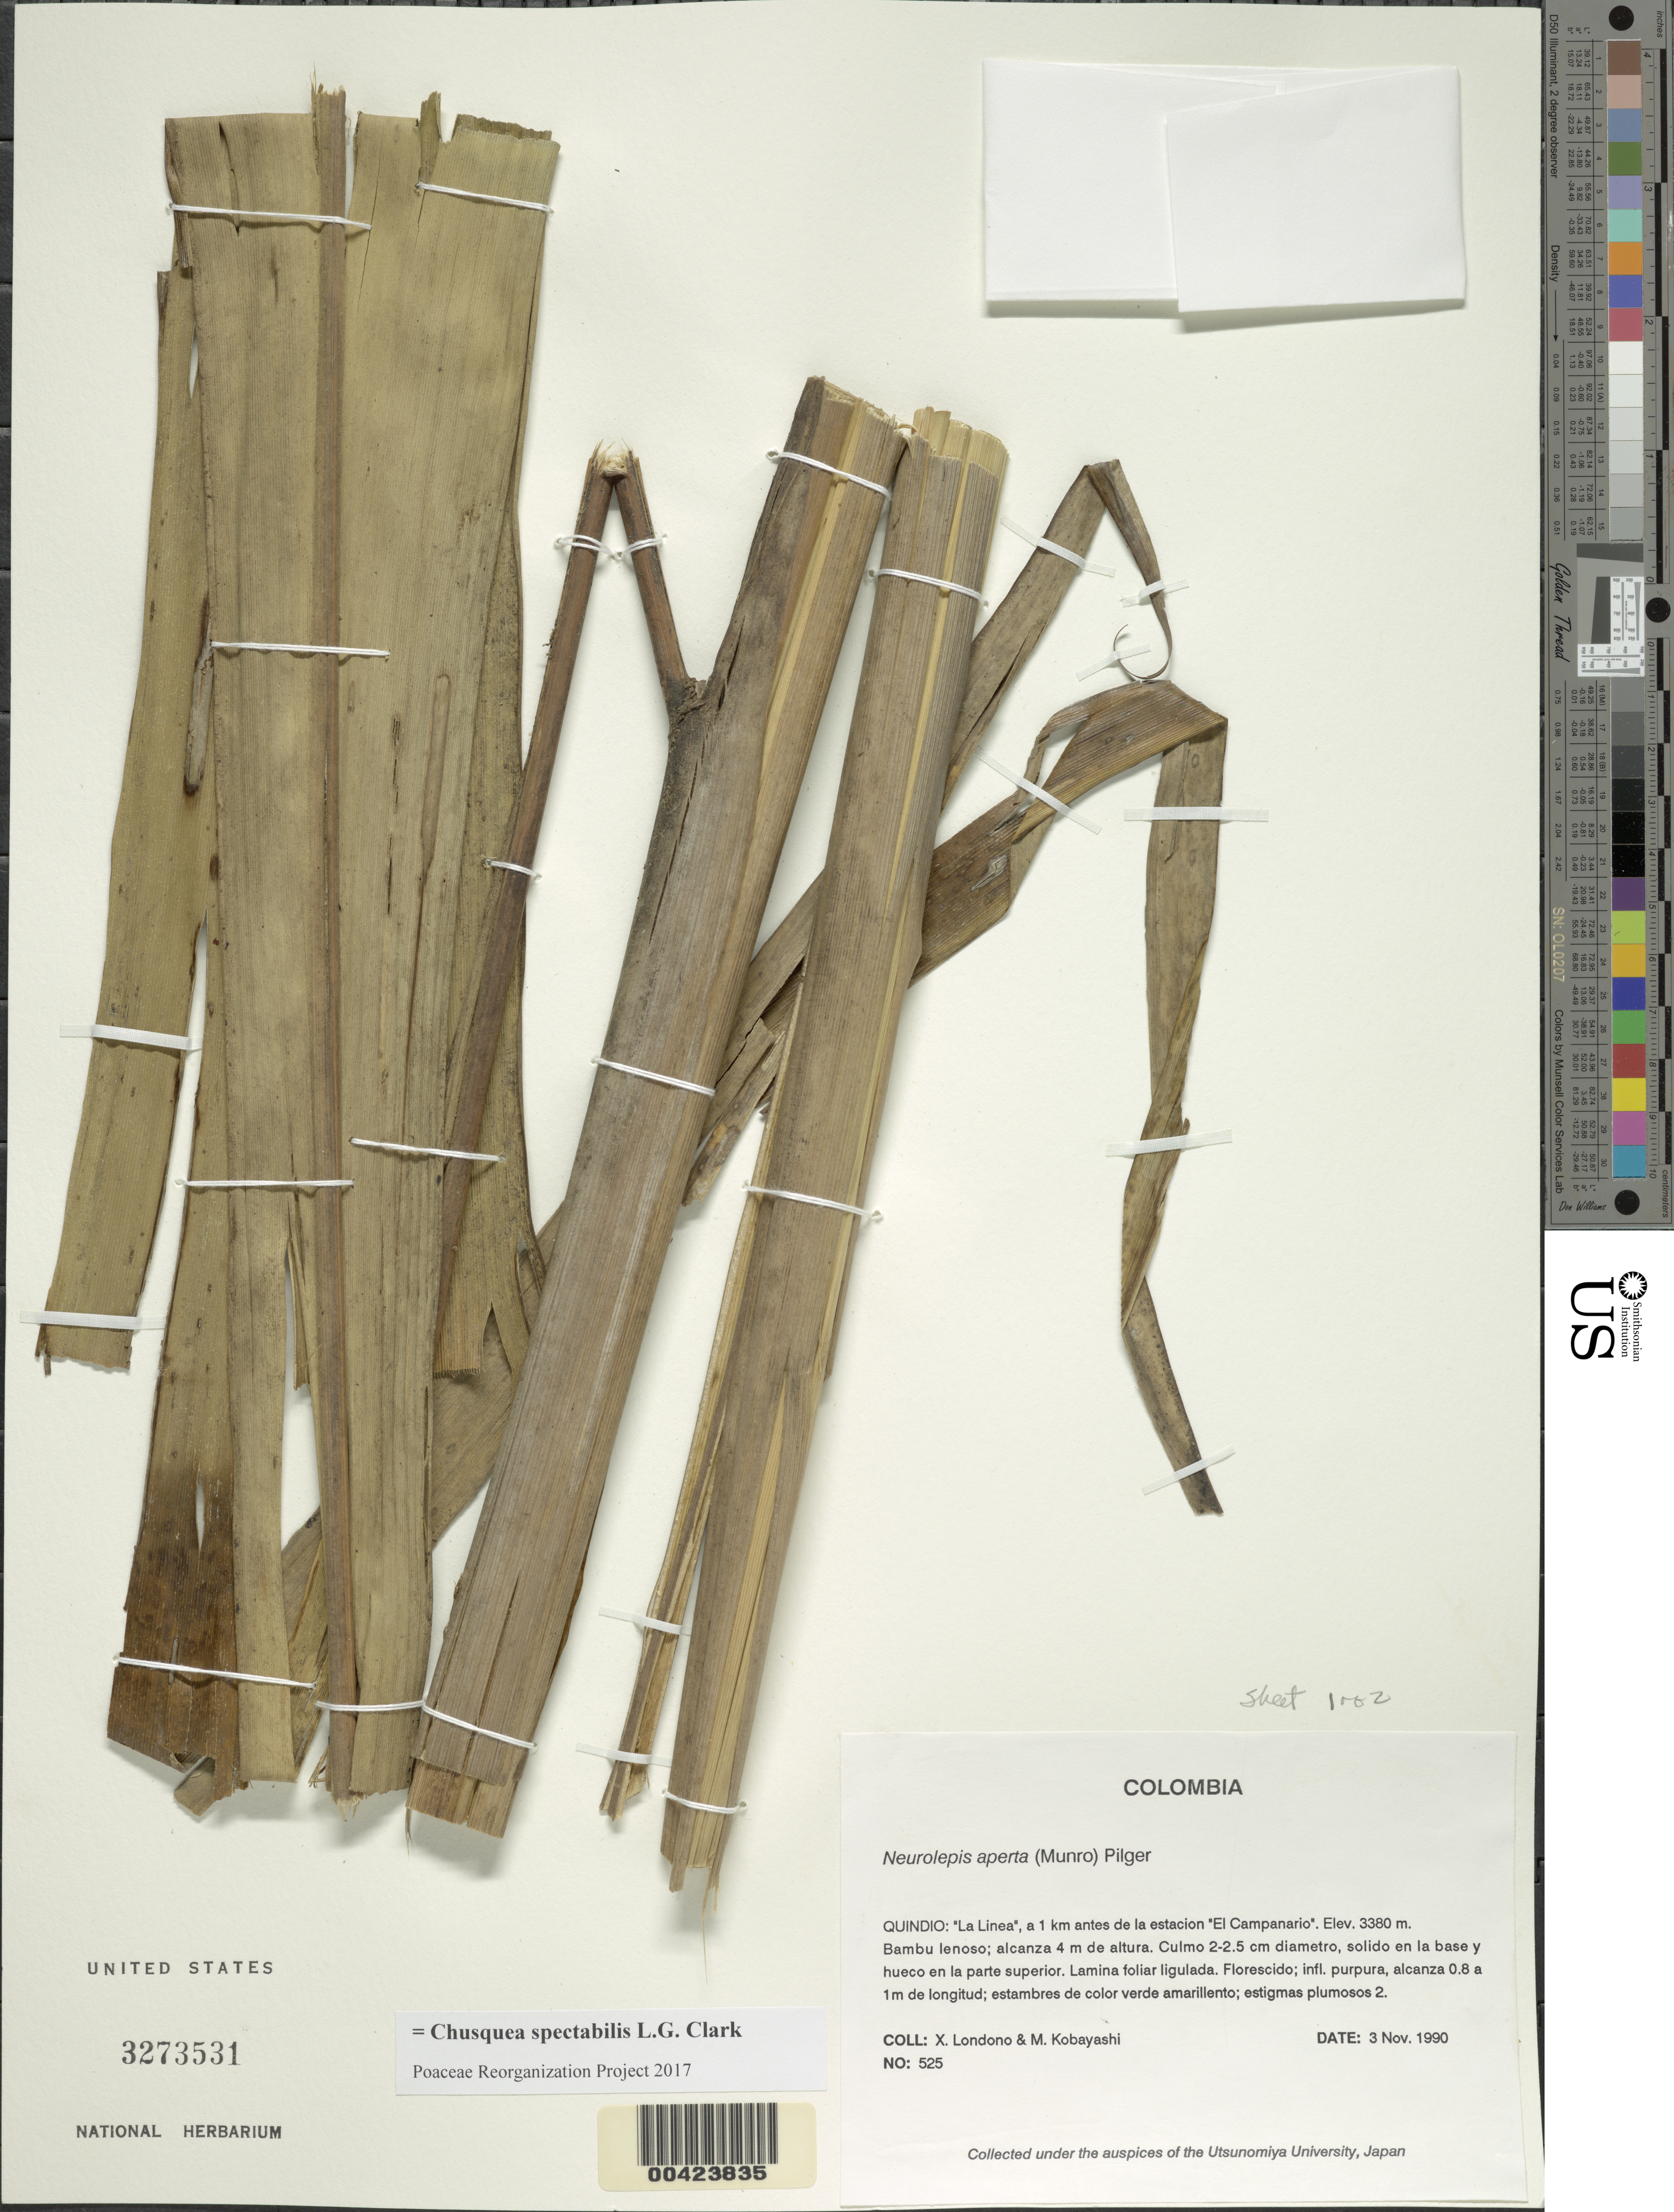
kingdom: Plantae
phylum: Tracheophyta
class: Liliopsida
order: Poales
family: Poaceae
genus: Chusquea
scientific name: Chusquea spectabilis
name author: L.G. Clark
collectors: X. Londoño & M. Kobayashi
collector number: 525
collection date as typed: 03 Nov 1990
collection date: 1990-11-03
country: Colombia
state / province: Quindío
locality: "la linea" a 1 km antes de la estacion "el Campanario"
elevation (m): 3380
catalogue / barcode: US 3273531